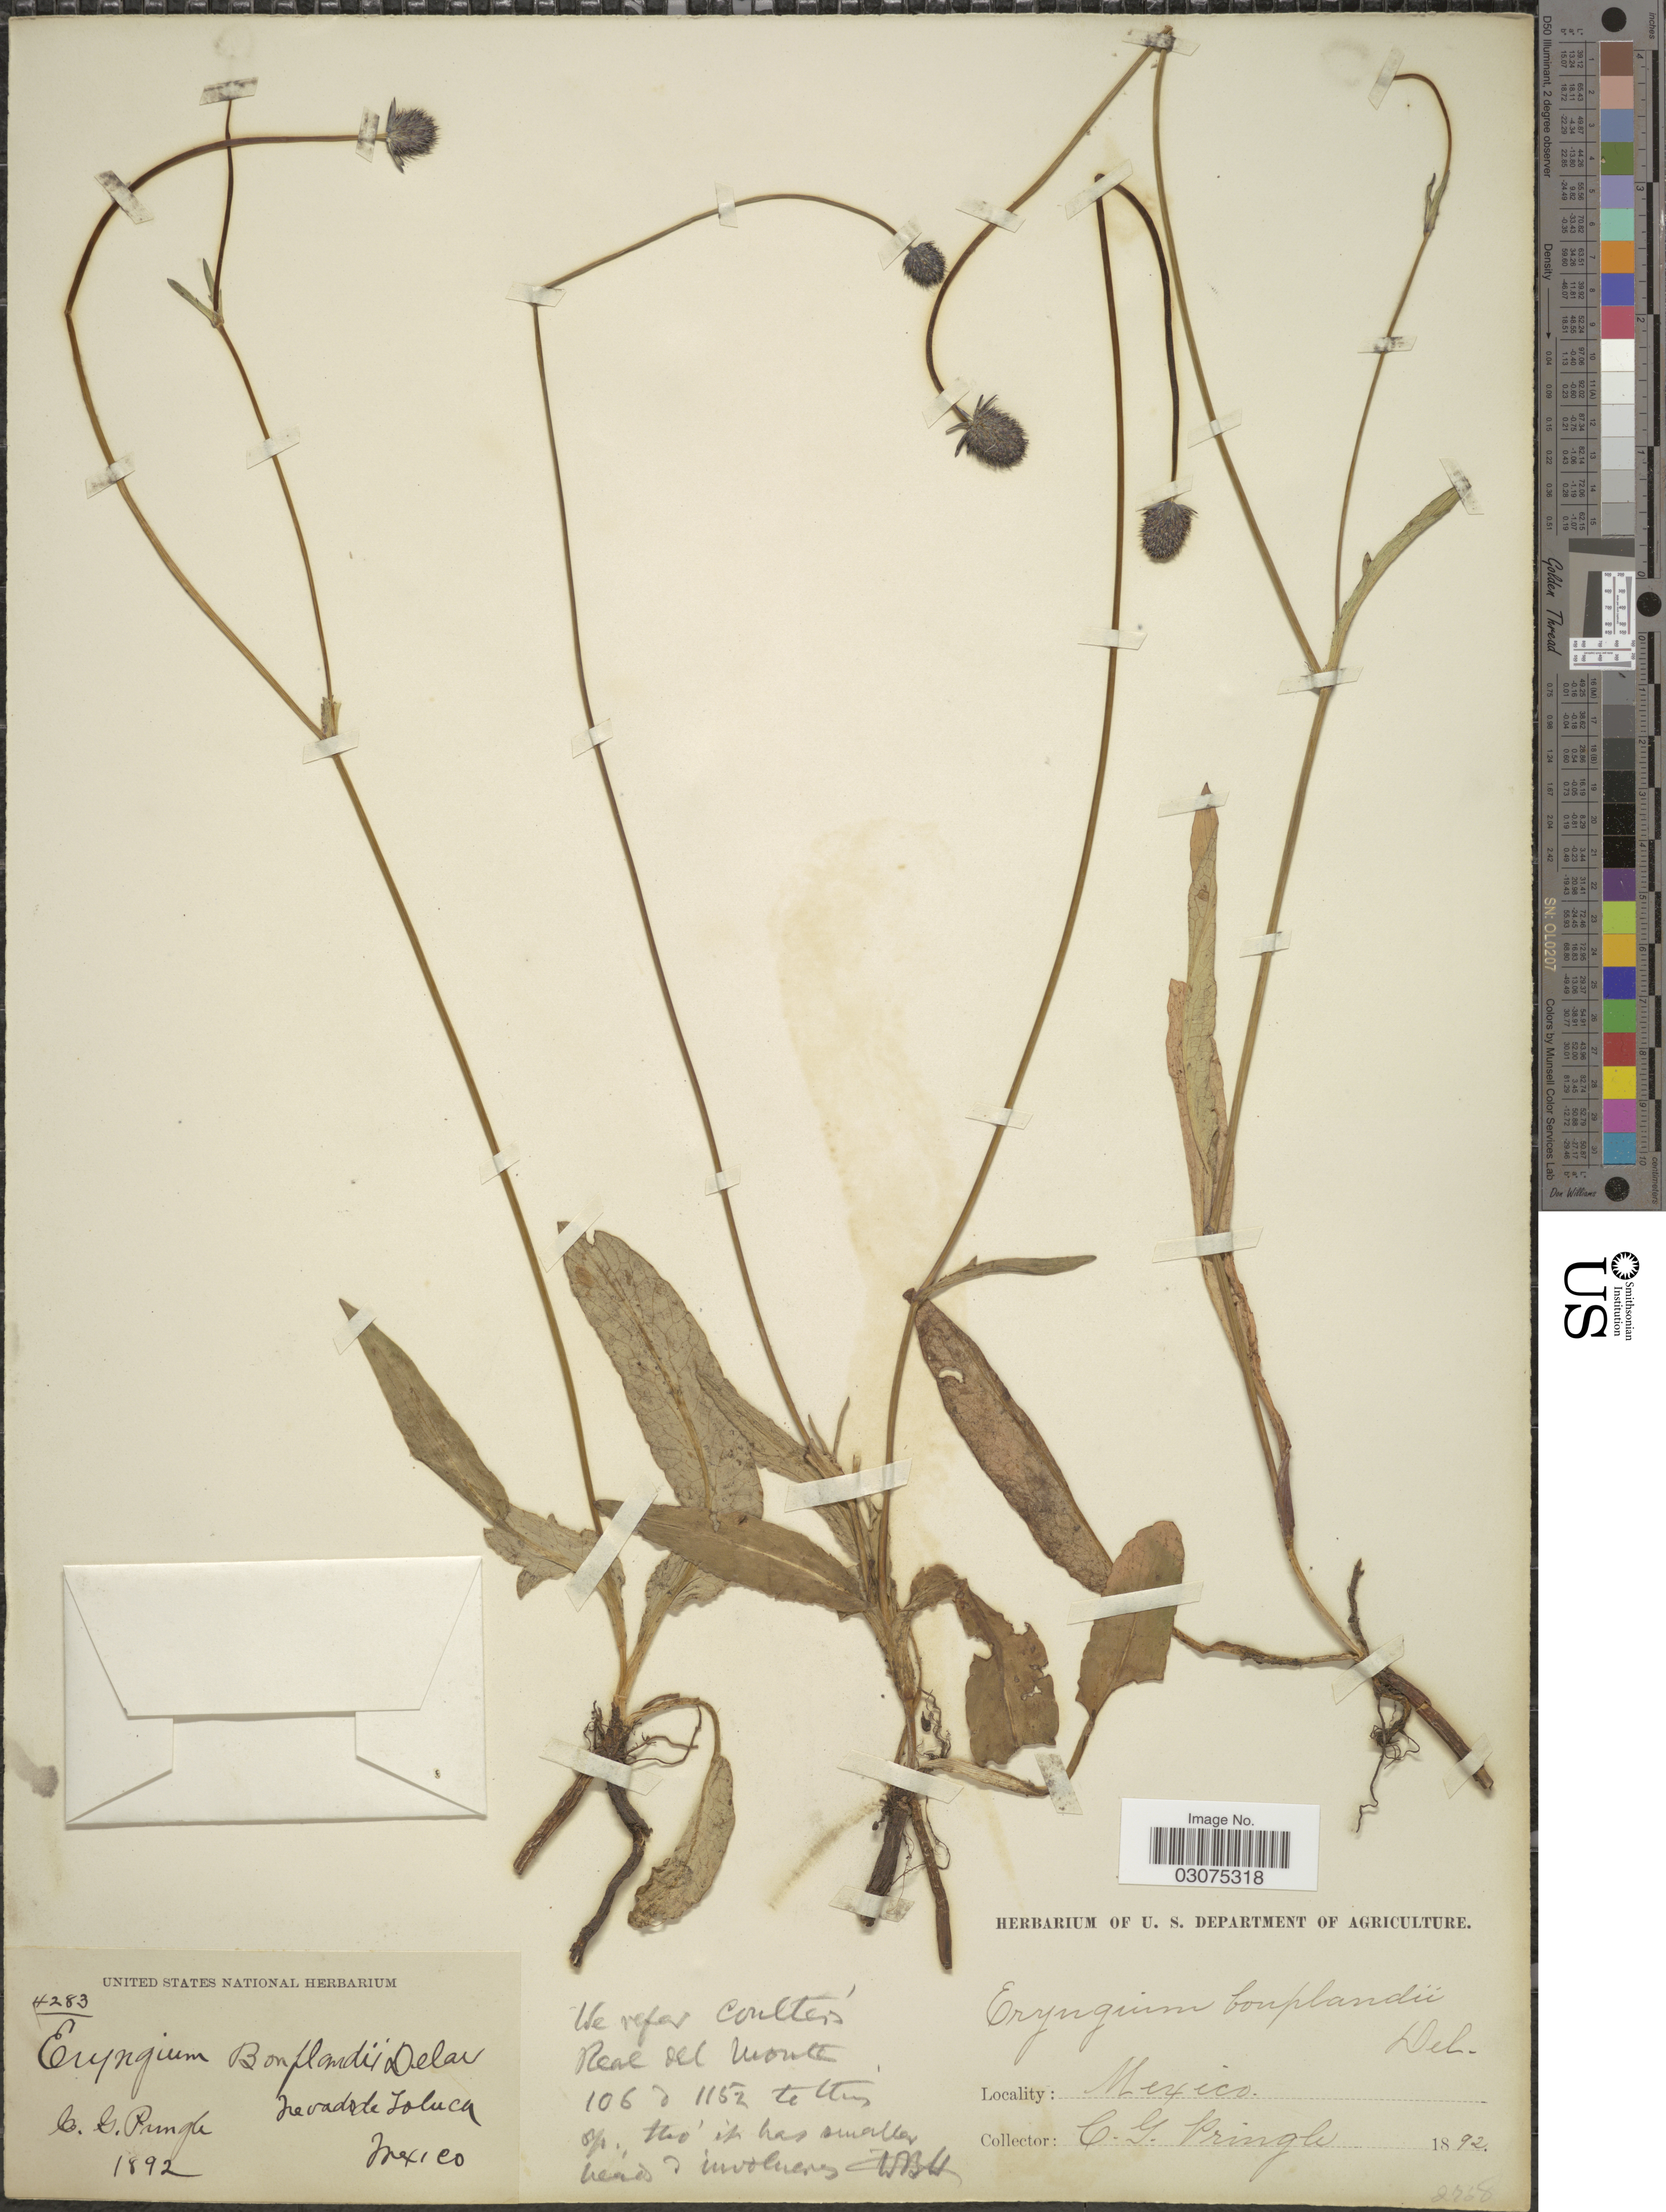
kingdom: Plantae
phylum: Tracheophyta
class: Magnoliopsida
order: Apiales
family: Apiaceae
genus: Eryngium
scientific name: Eryngium bonplandii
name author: F. Delaroche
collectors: C. G. Pringle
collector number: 4283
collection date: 1892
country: Mexico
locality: Nevado de Toluca.